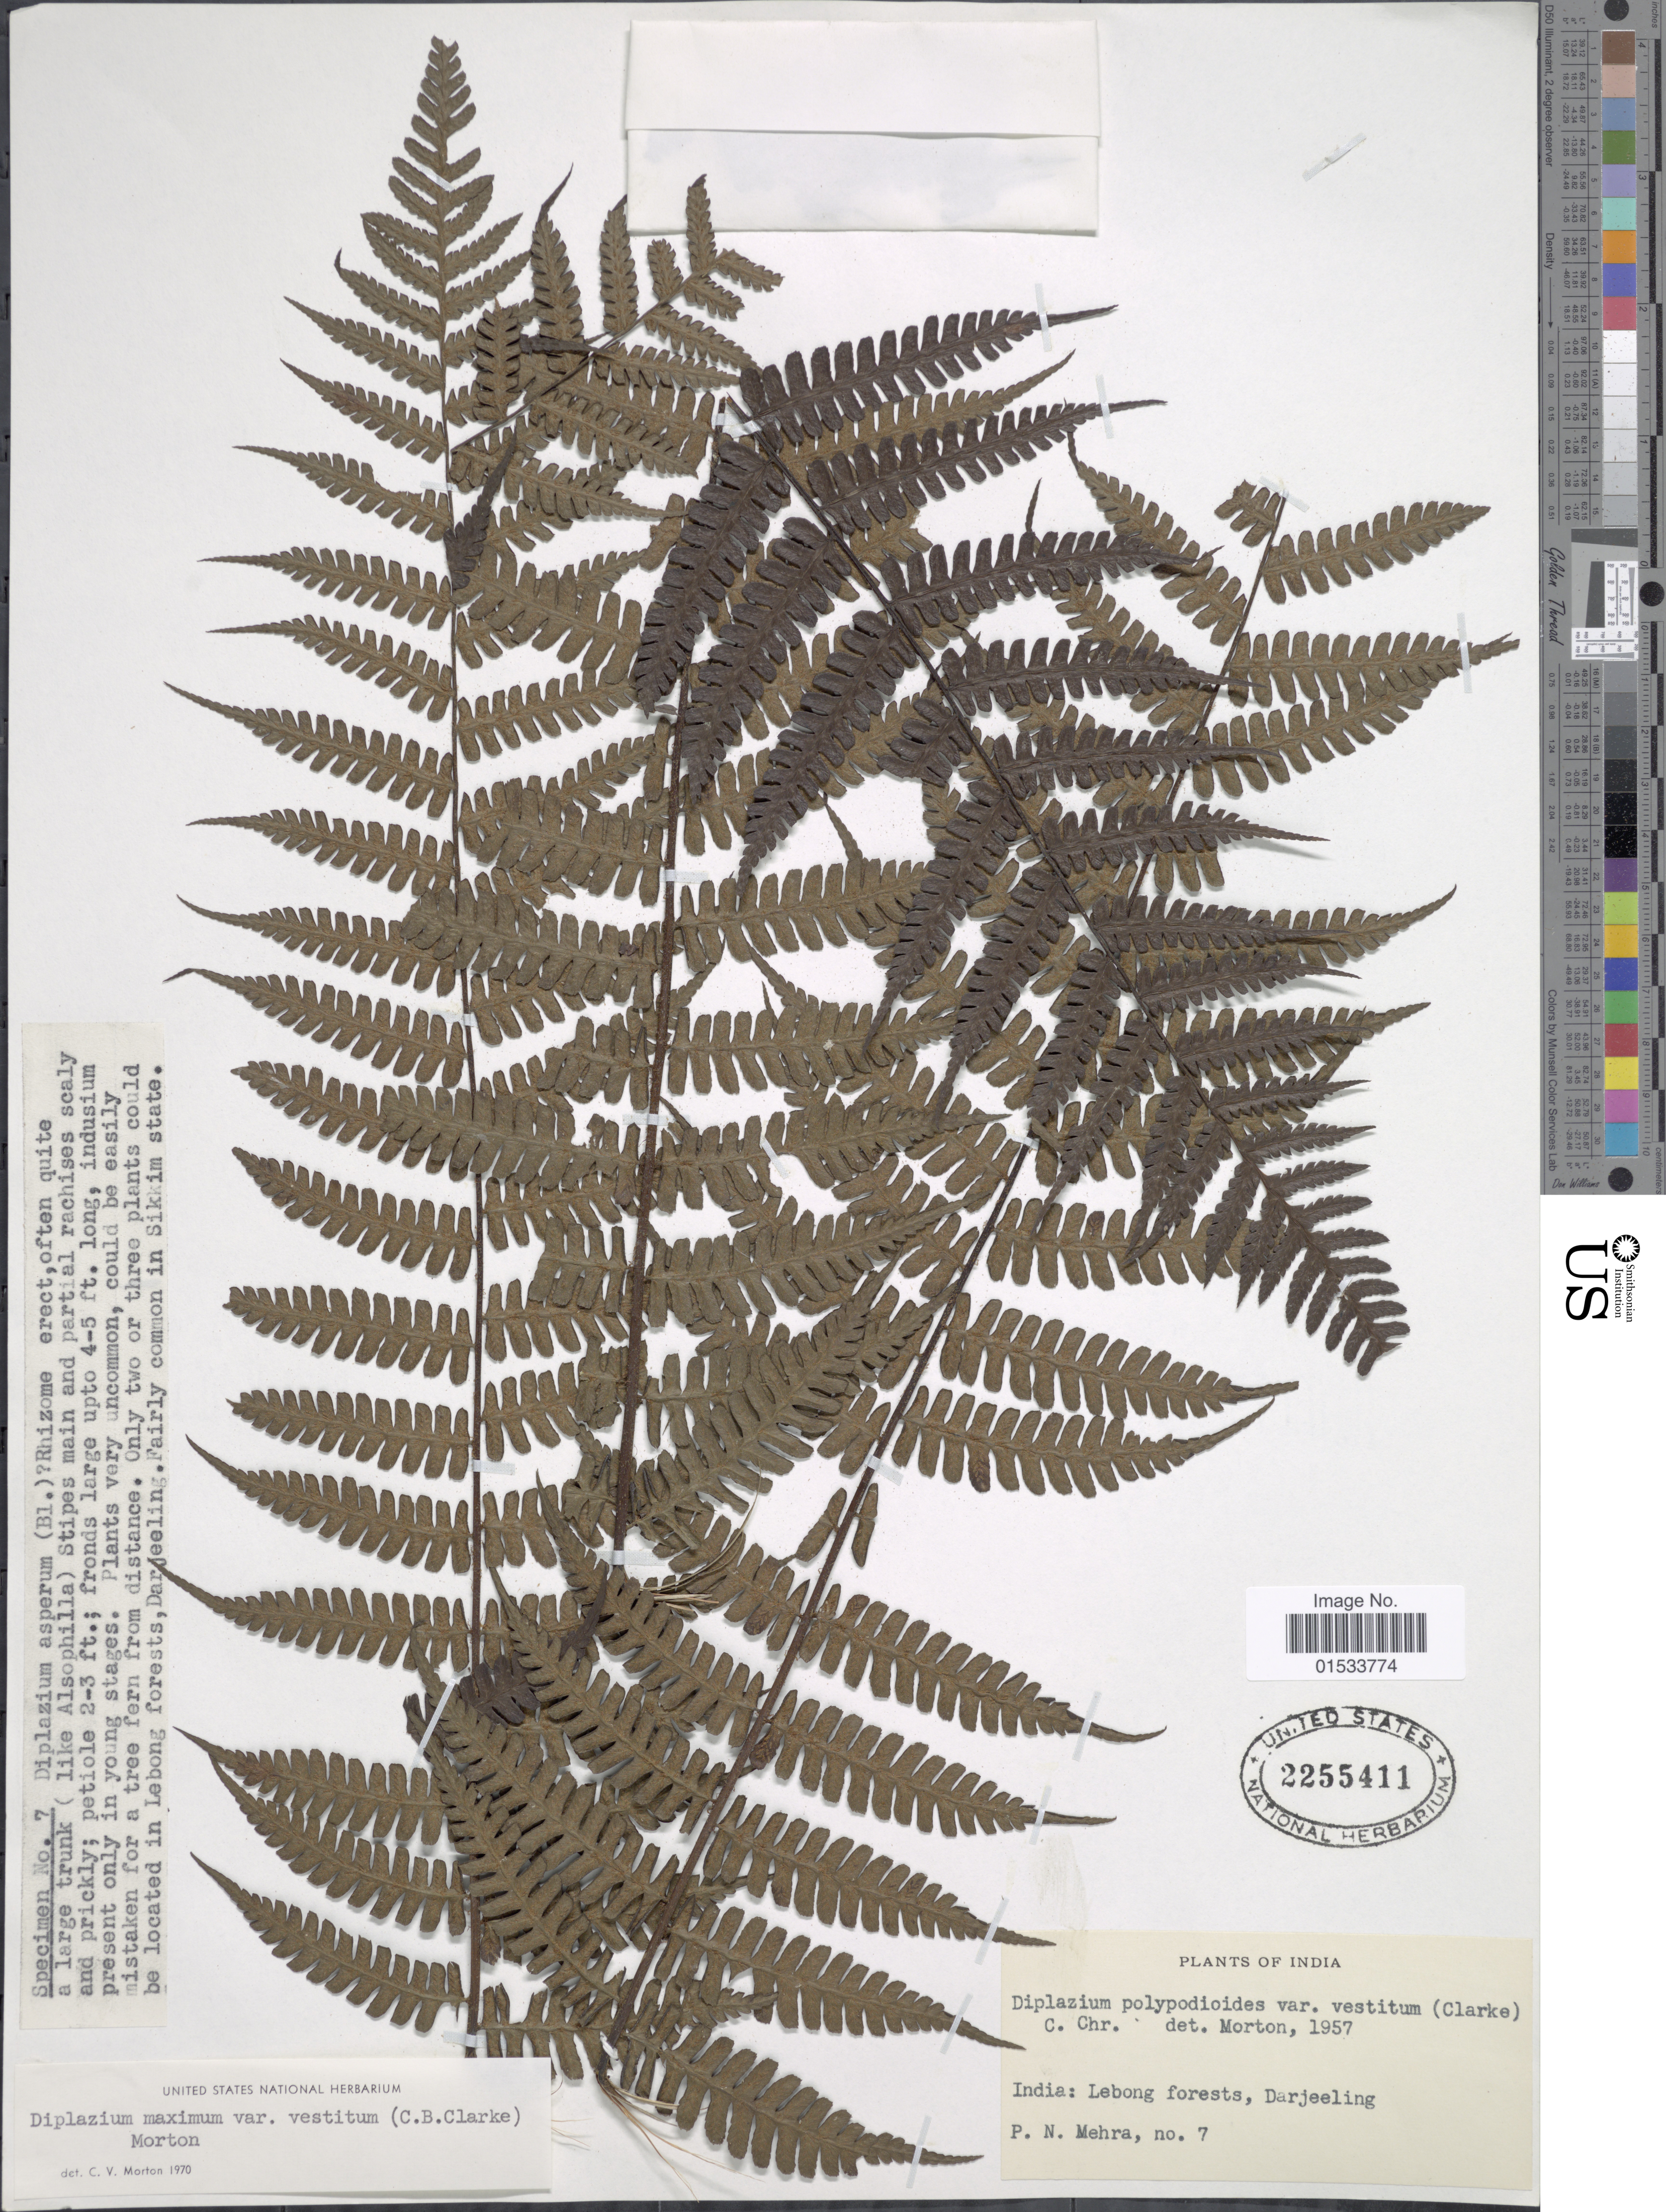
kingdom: Plantae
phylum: Tracheophyta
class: Polypodiopsida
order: Polypodiales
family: Athyriaceae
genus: Diplazium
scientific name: Diplazium himalayense var. himalayense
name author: (Ching) Panigrahi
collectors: P. N. Mehra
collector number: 7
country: India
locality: Lebong forests, Darjeeling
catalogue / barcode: US 2255411